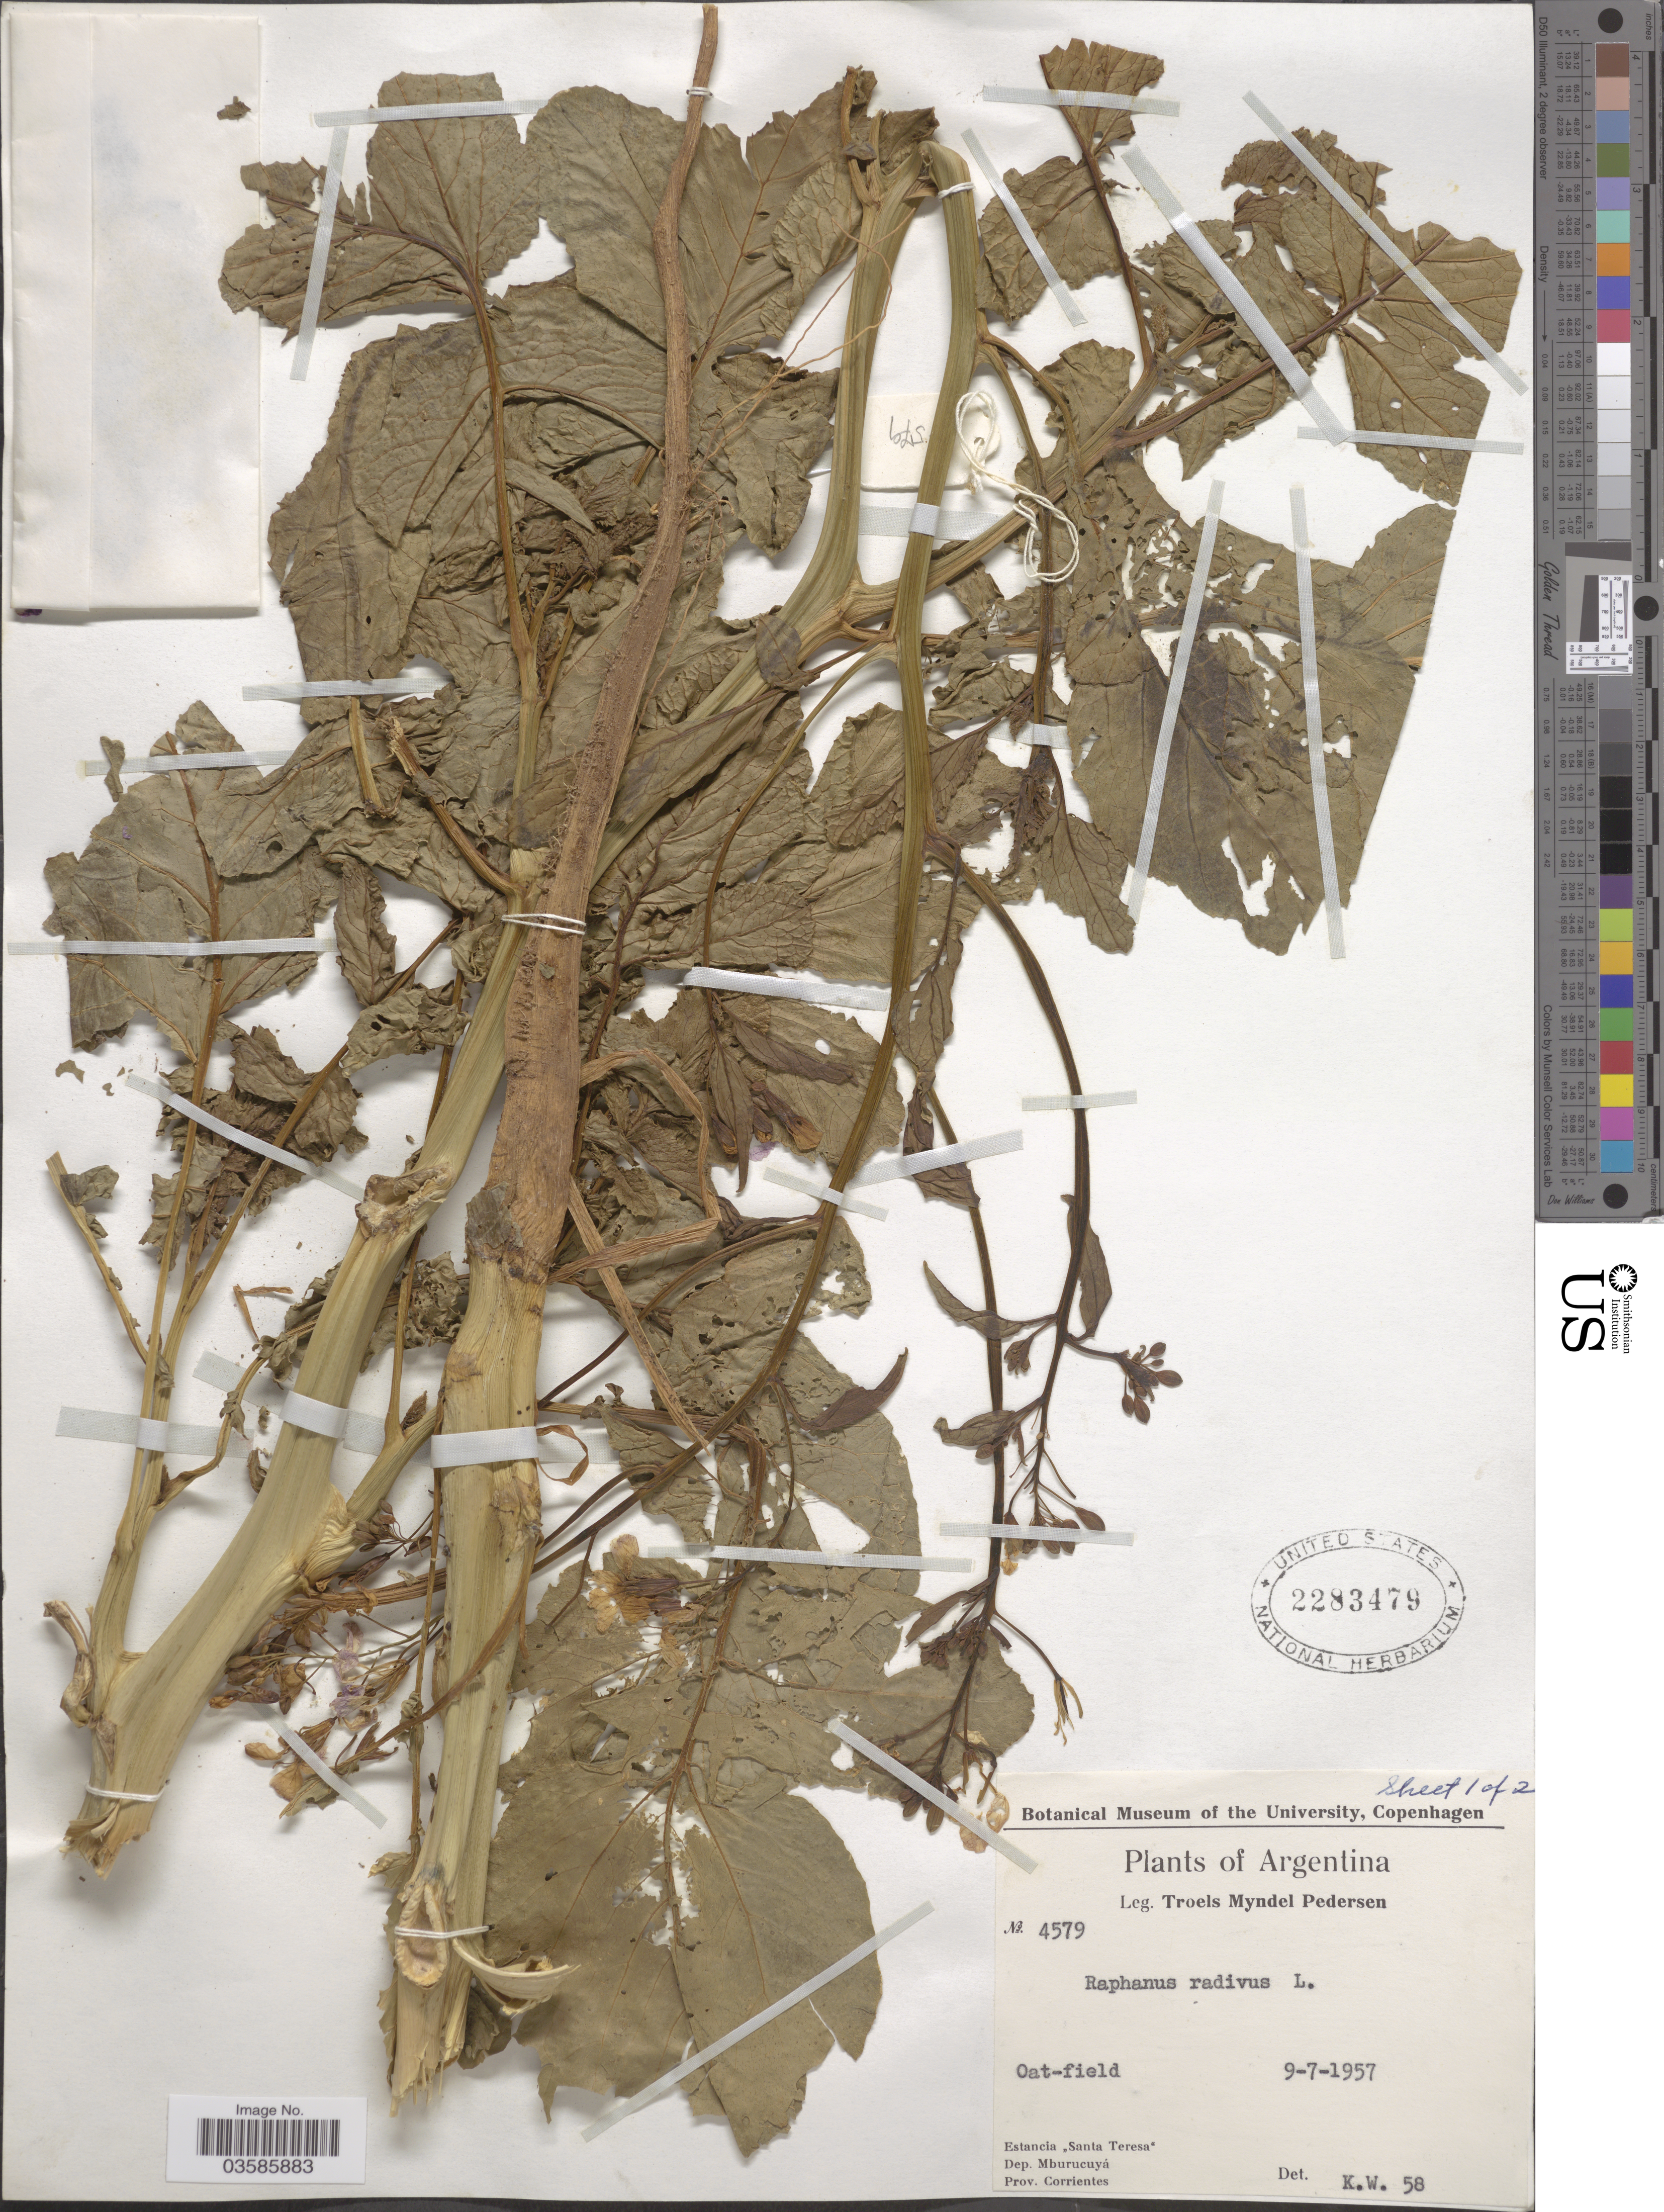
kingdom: Plantae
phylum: Tracheophyta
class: Magnoliopsida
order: Brassicales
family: Brassicaceae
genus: Raphanus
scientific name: Raphanus sativus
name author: L.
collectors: T. Pederson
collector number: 4579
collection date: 1957-07-09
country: Argentina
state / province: Corrientes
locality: Oat-field. Estancia "Santa Teresa". Dep. Mburucuyá.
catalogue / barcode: US 2283479